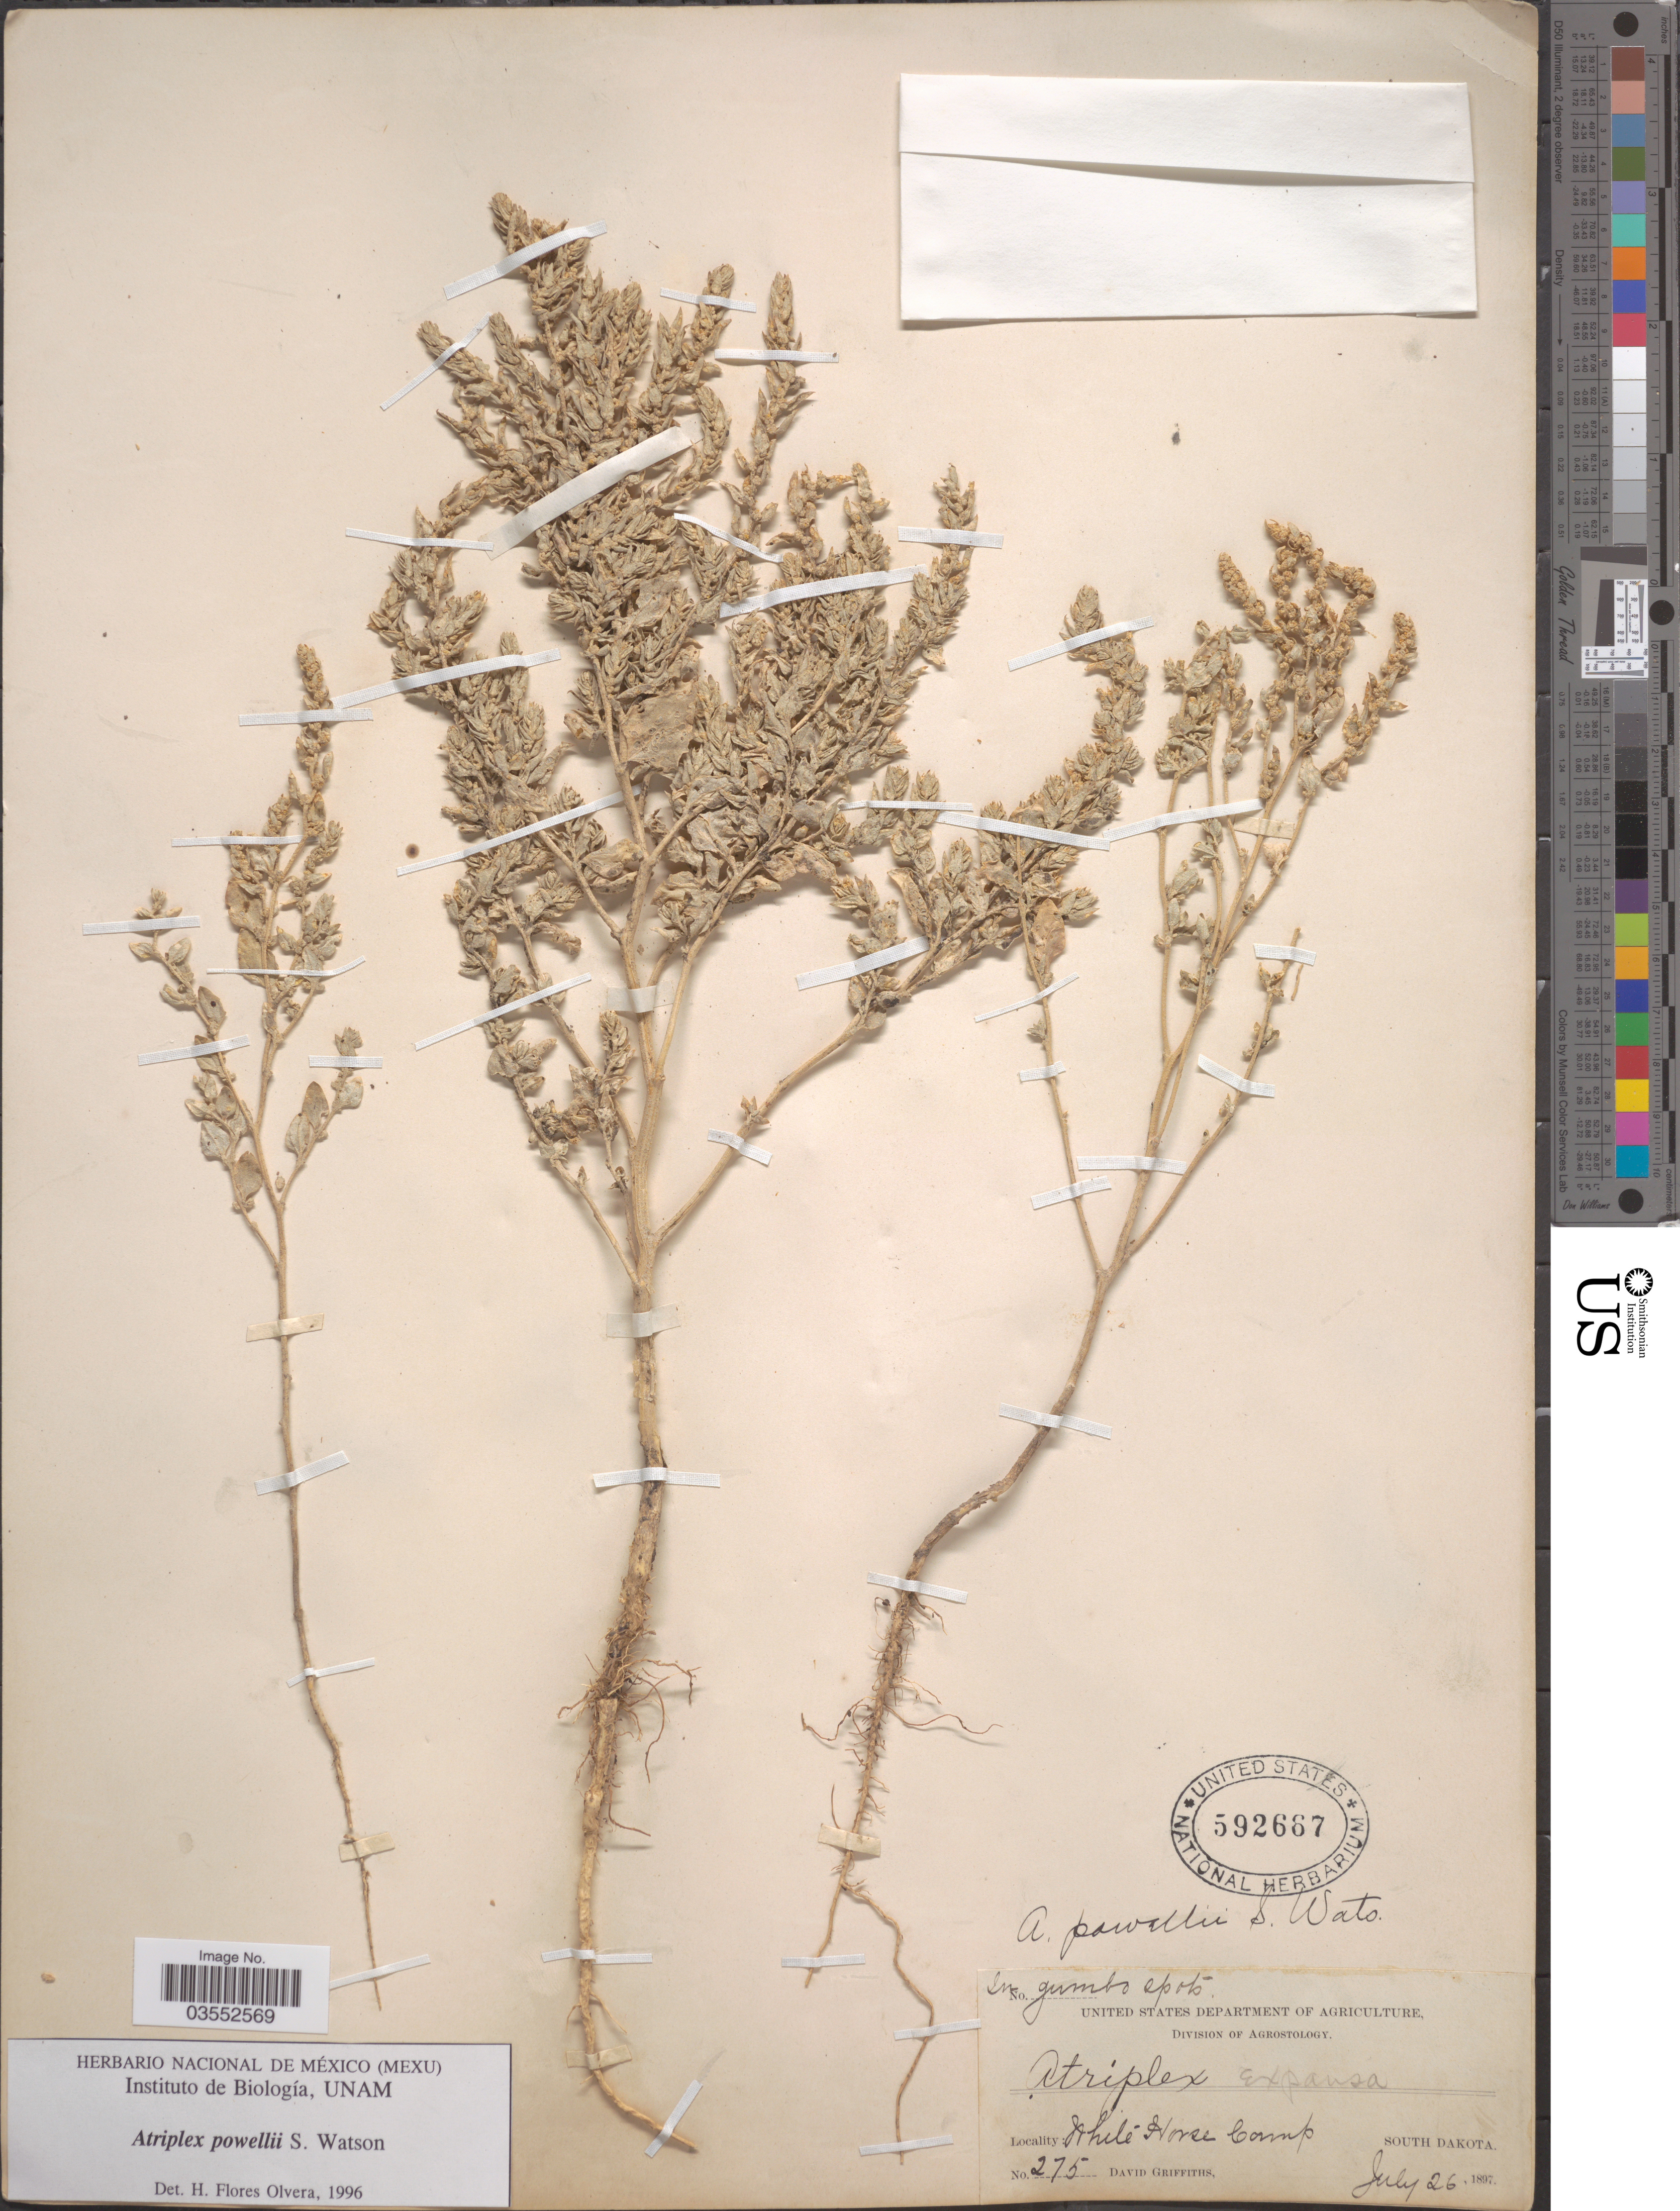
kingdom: Plantae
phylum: Tracheophyta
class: Magnoliopsida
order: Caryophyllales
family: Amaranthaceae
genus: Atriplex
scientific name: Atriplex powellii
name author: S. Watson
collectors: D. Griffiths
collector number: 275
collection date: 1897-07-26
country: United States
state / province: South Dakota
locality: White Horse Camp.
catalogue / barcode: US 592667